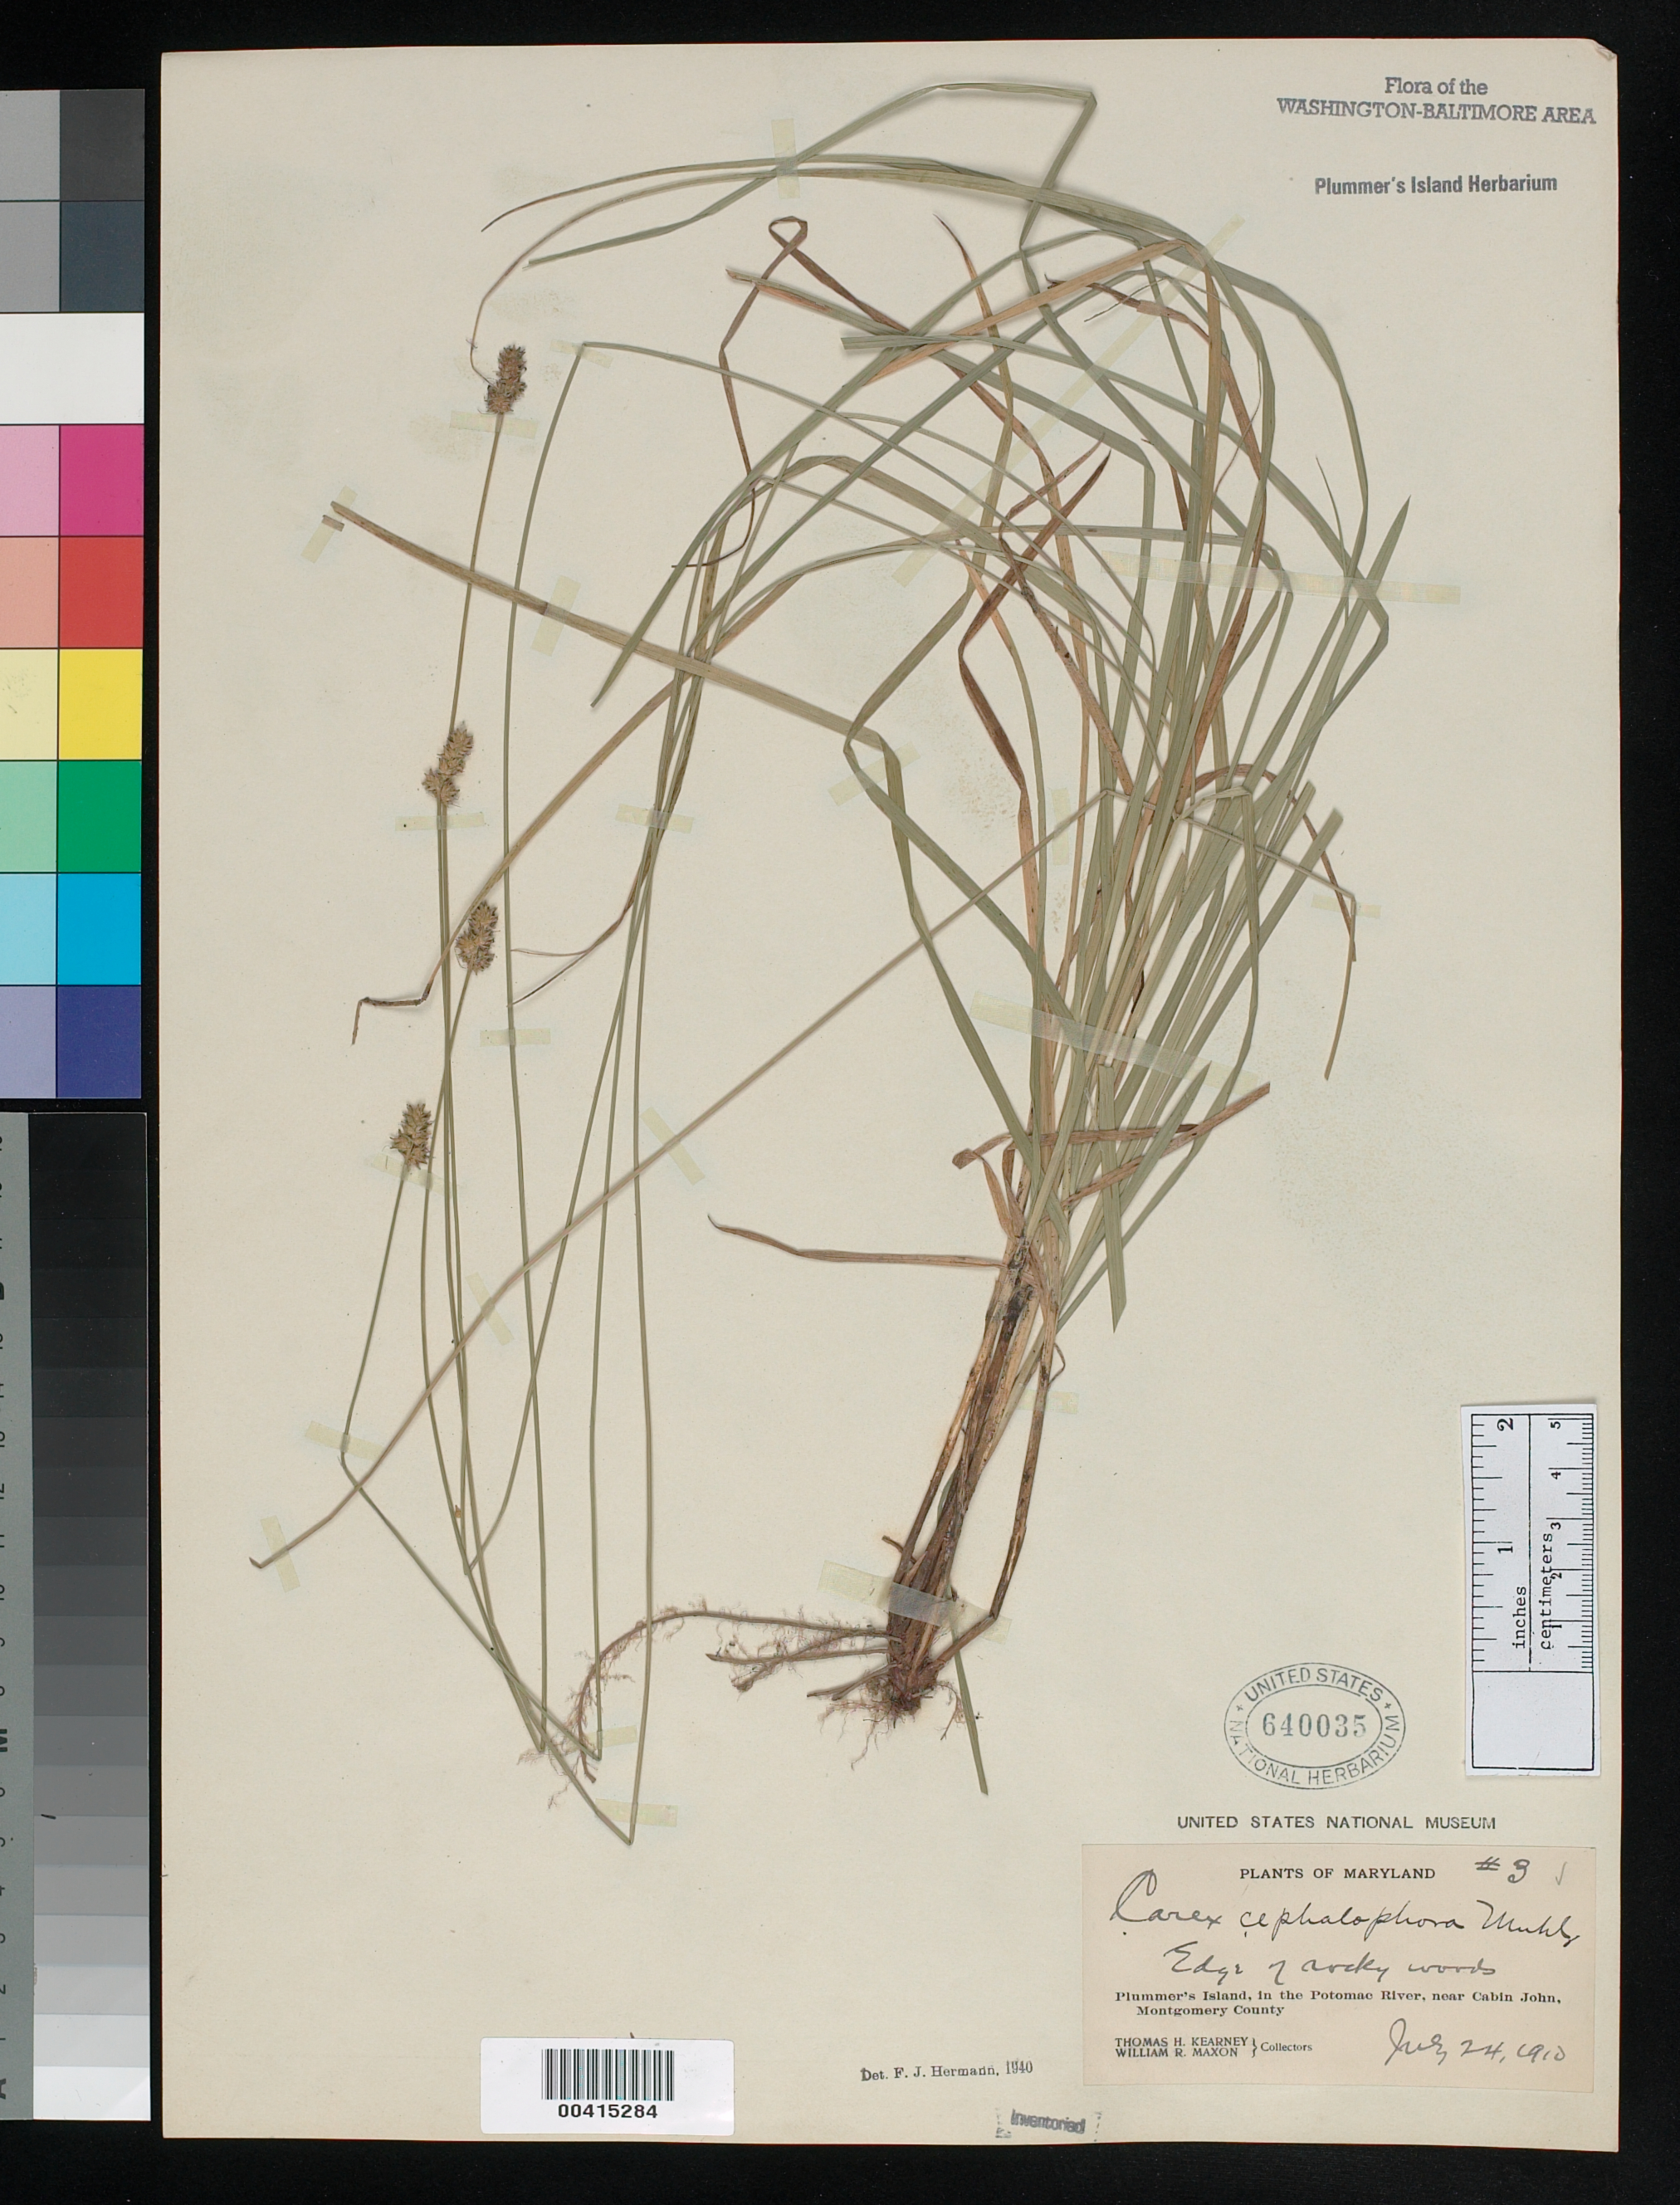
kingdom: Plantae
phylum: Tracheophyta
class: Liliopsida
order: Poales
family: Cyperaceae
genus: Carex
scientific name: Carex cephalophora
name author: Muhl. ex Willd.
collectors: T. H. Kearney & W. R. Maxon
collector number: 3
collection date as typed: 24 Jul 1910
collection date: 1910-07-24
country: United States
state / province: Maryland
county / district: Montgomery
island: Plummers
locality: Plummer's Island C. & O. Canal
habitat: Edge of rocky woods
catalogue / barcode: US 640035